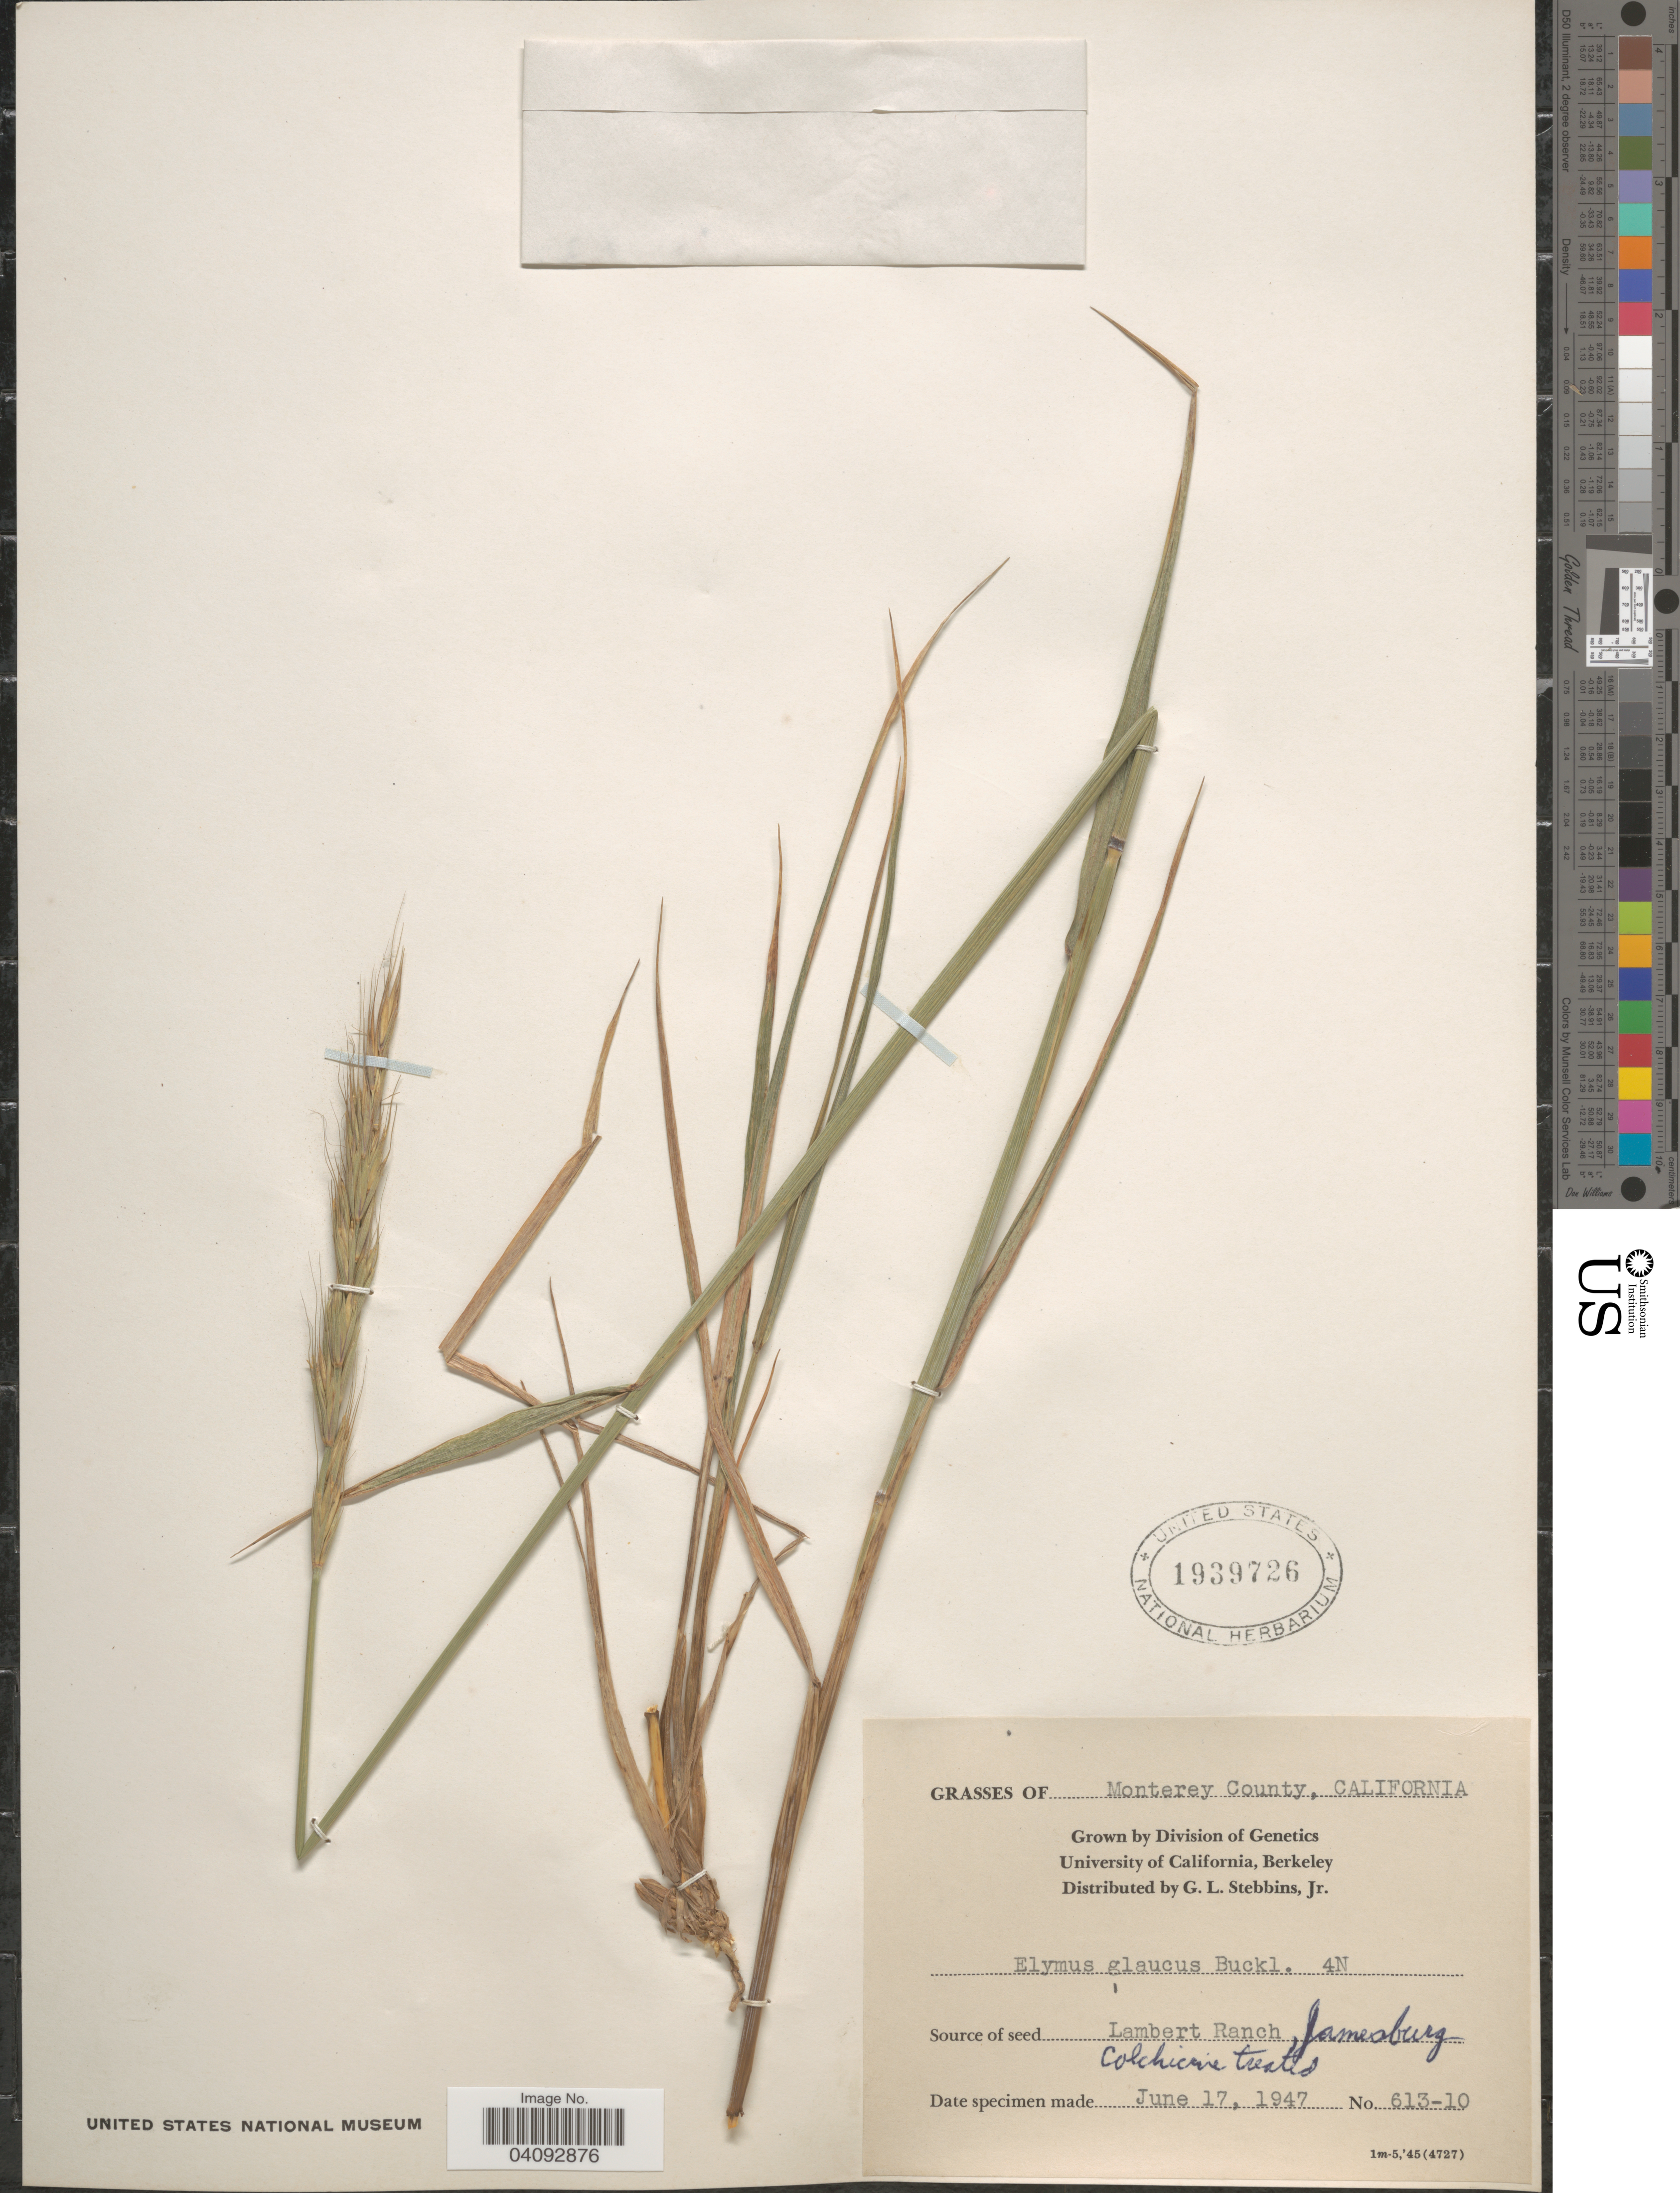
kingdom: Plantae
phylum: Tracheophyta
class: Liliopsida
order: Poales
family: Poaceae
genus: Elymus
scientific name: Elymus glaucus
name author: Buckley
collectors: G. L. Stebbins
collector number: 613-10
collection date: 1947-06-17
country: United States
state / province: California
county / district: Alameda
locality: University of California, Berkeley.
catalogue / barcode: US 1939726